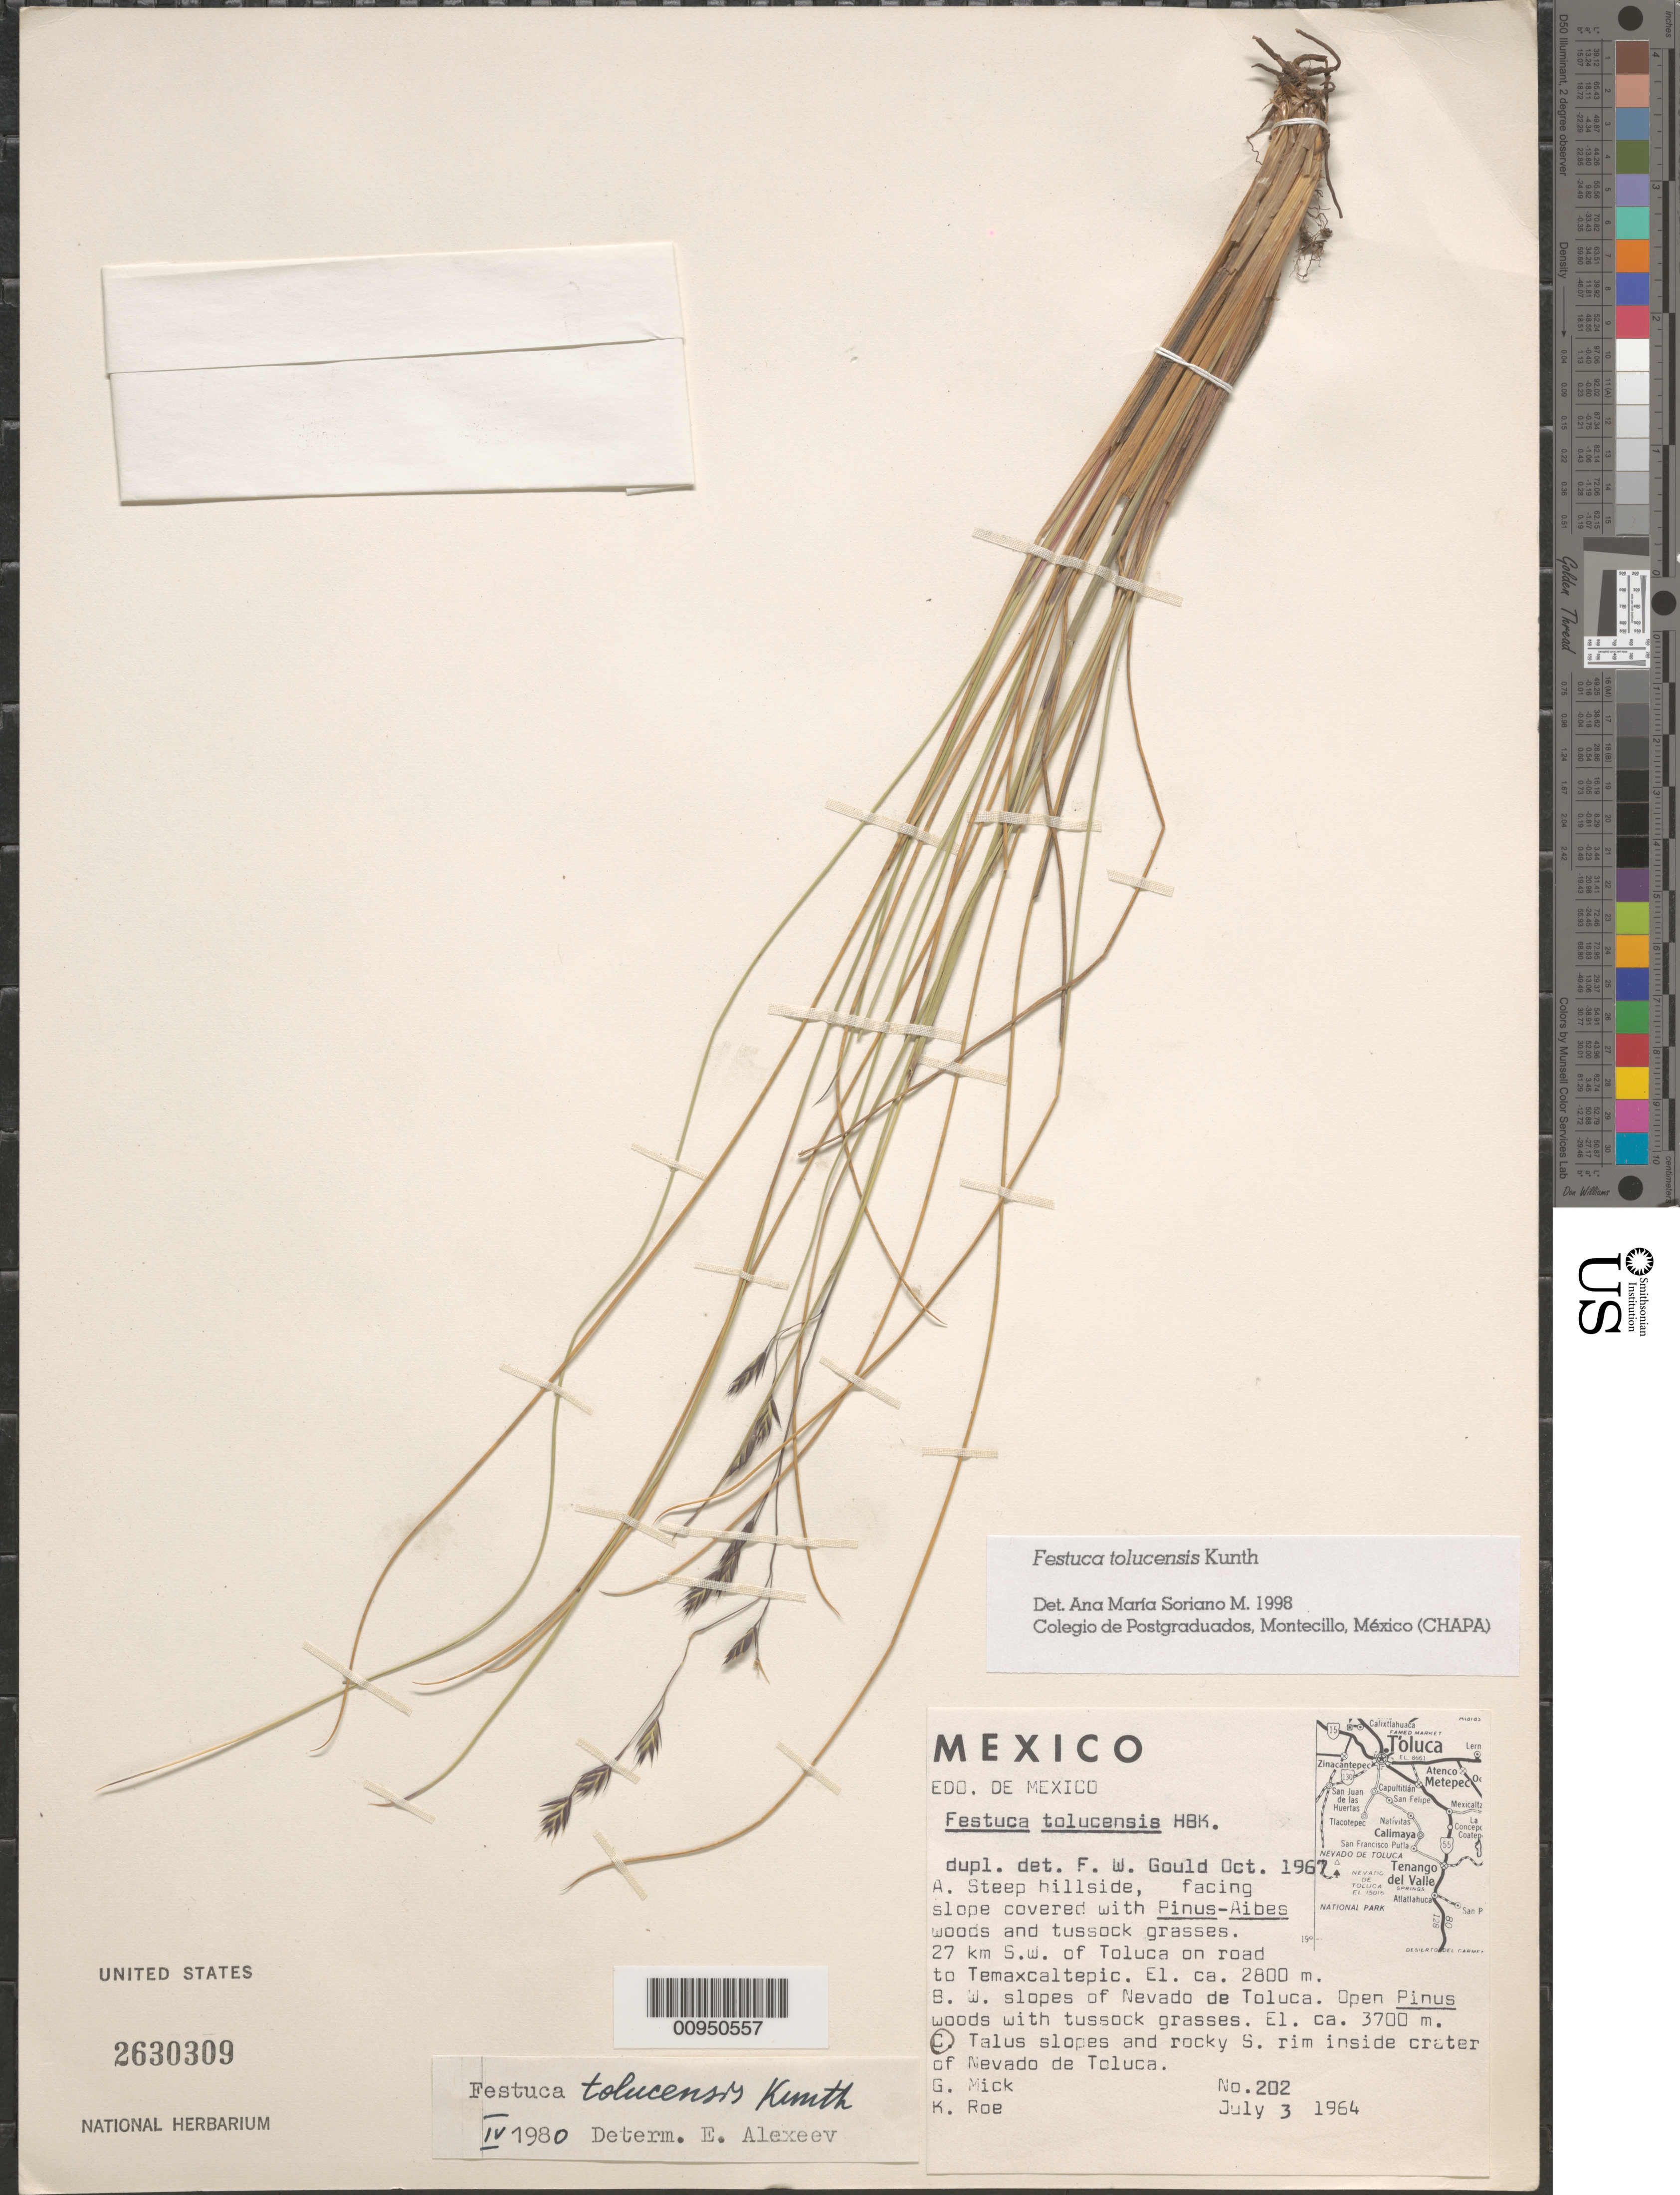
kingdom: Plantae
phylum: Tracheophyta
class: Liliopsida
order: Poales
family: Poaceae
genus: Festuca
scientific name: Festuca tolucensis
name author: Kunth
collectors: G. Mick & K. E. Roe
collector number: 202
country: Mexico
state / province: México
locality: Nevado de Toluca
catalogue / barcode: US 2630309